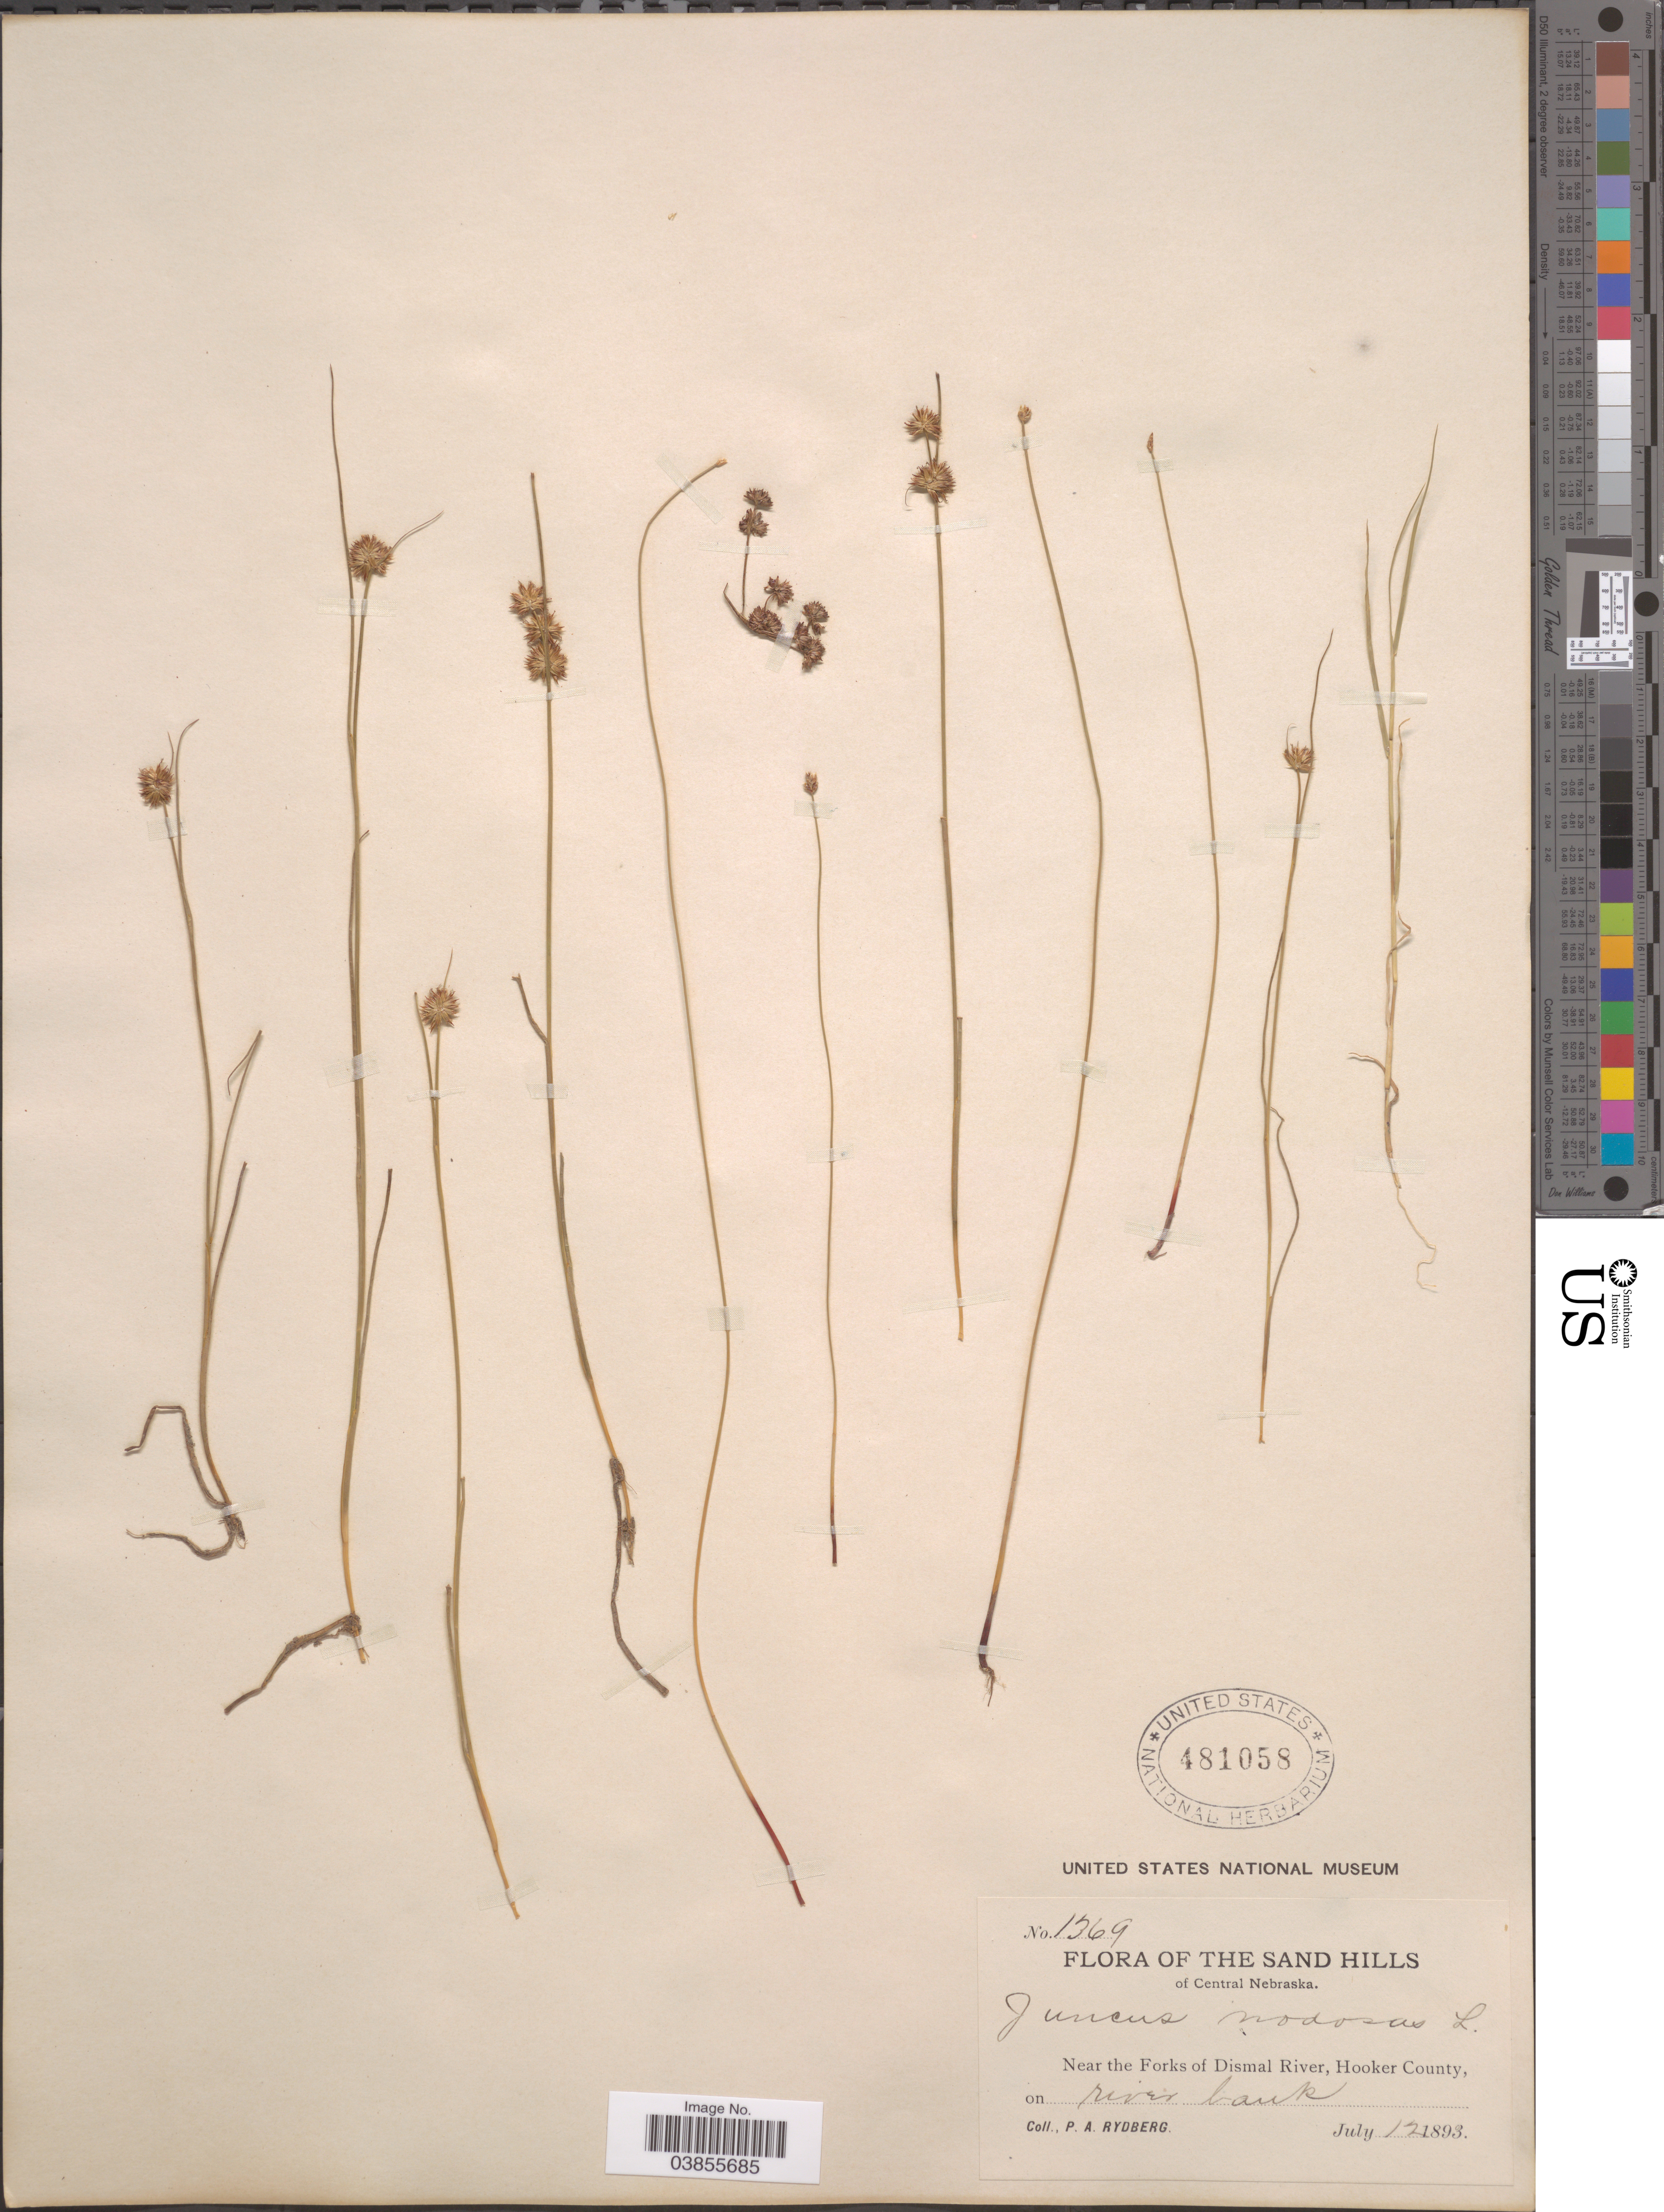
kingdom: Plantae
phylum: Tracheophyta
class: Liliopsida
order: Poales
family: Juncaceae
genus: Juncus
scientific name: Juncus nodosus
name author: L.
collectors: P. A. Rydberg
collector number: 1369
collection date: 1893-07-12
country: United States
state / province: Nebraska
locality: Sand Hills of Central Nebraska. Near the Forks of Dismal River, Hooker County.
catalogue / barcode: US 481058